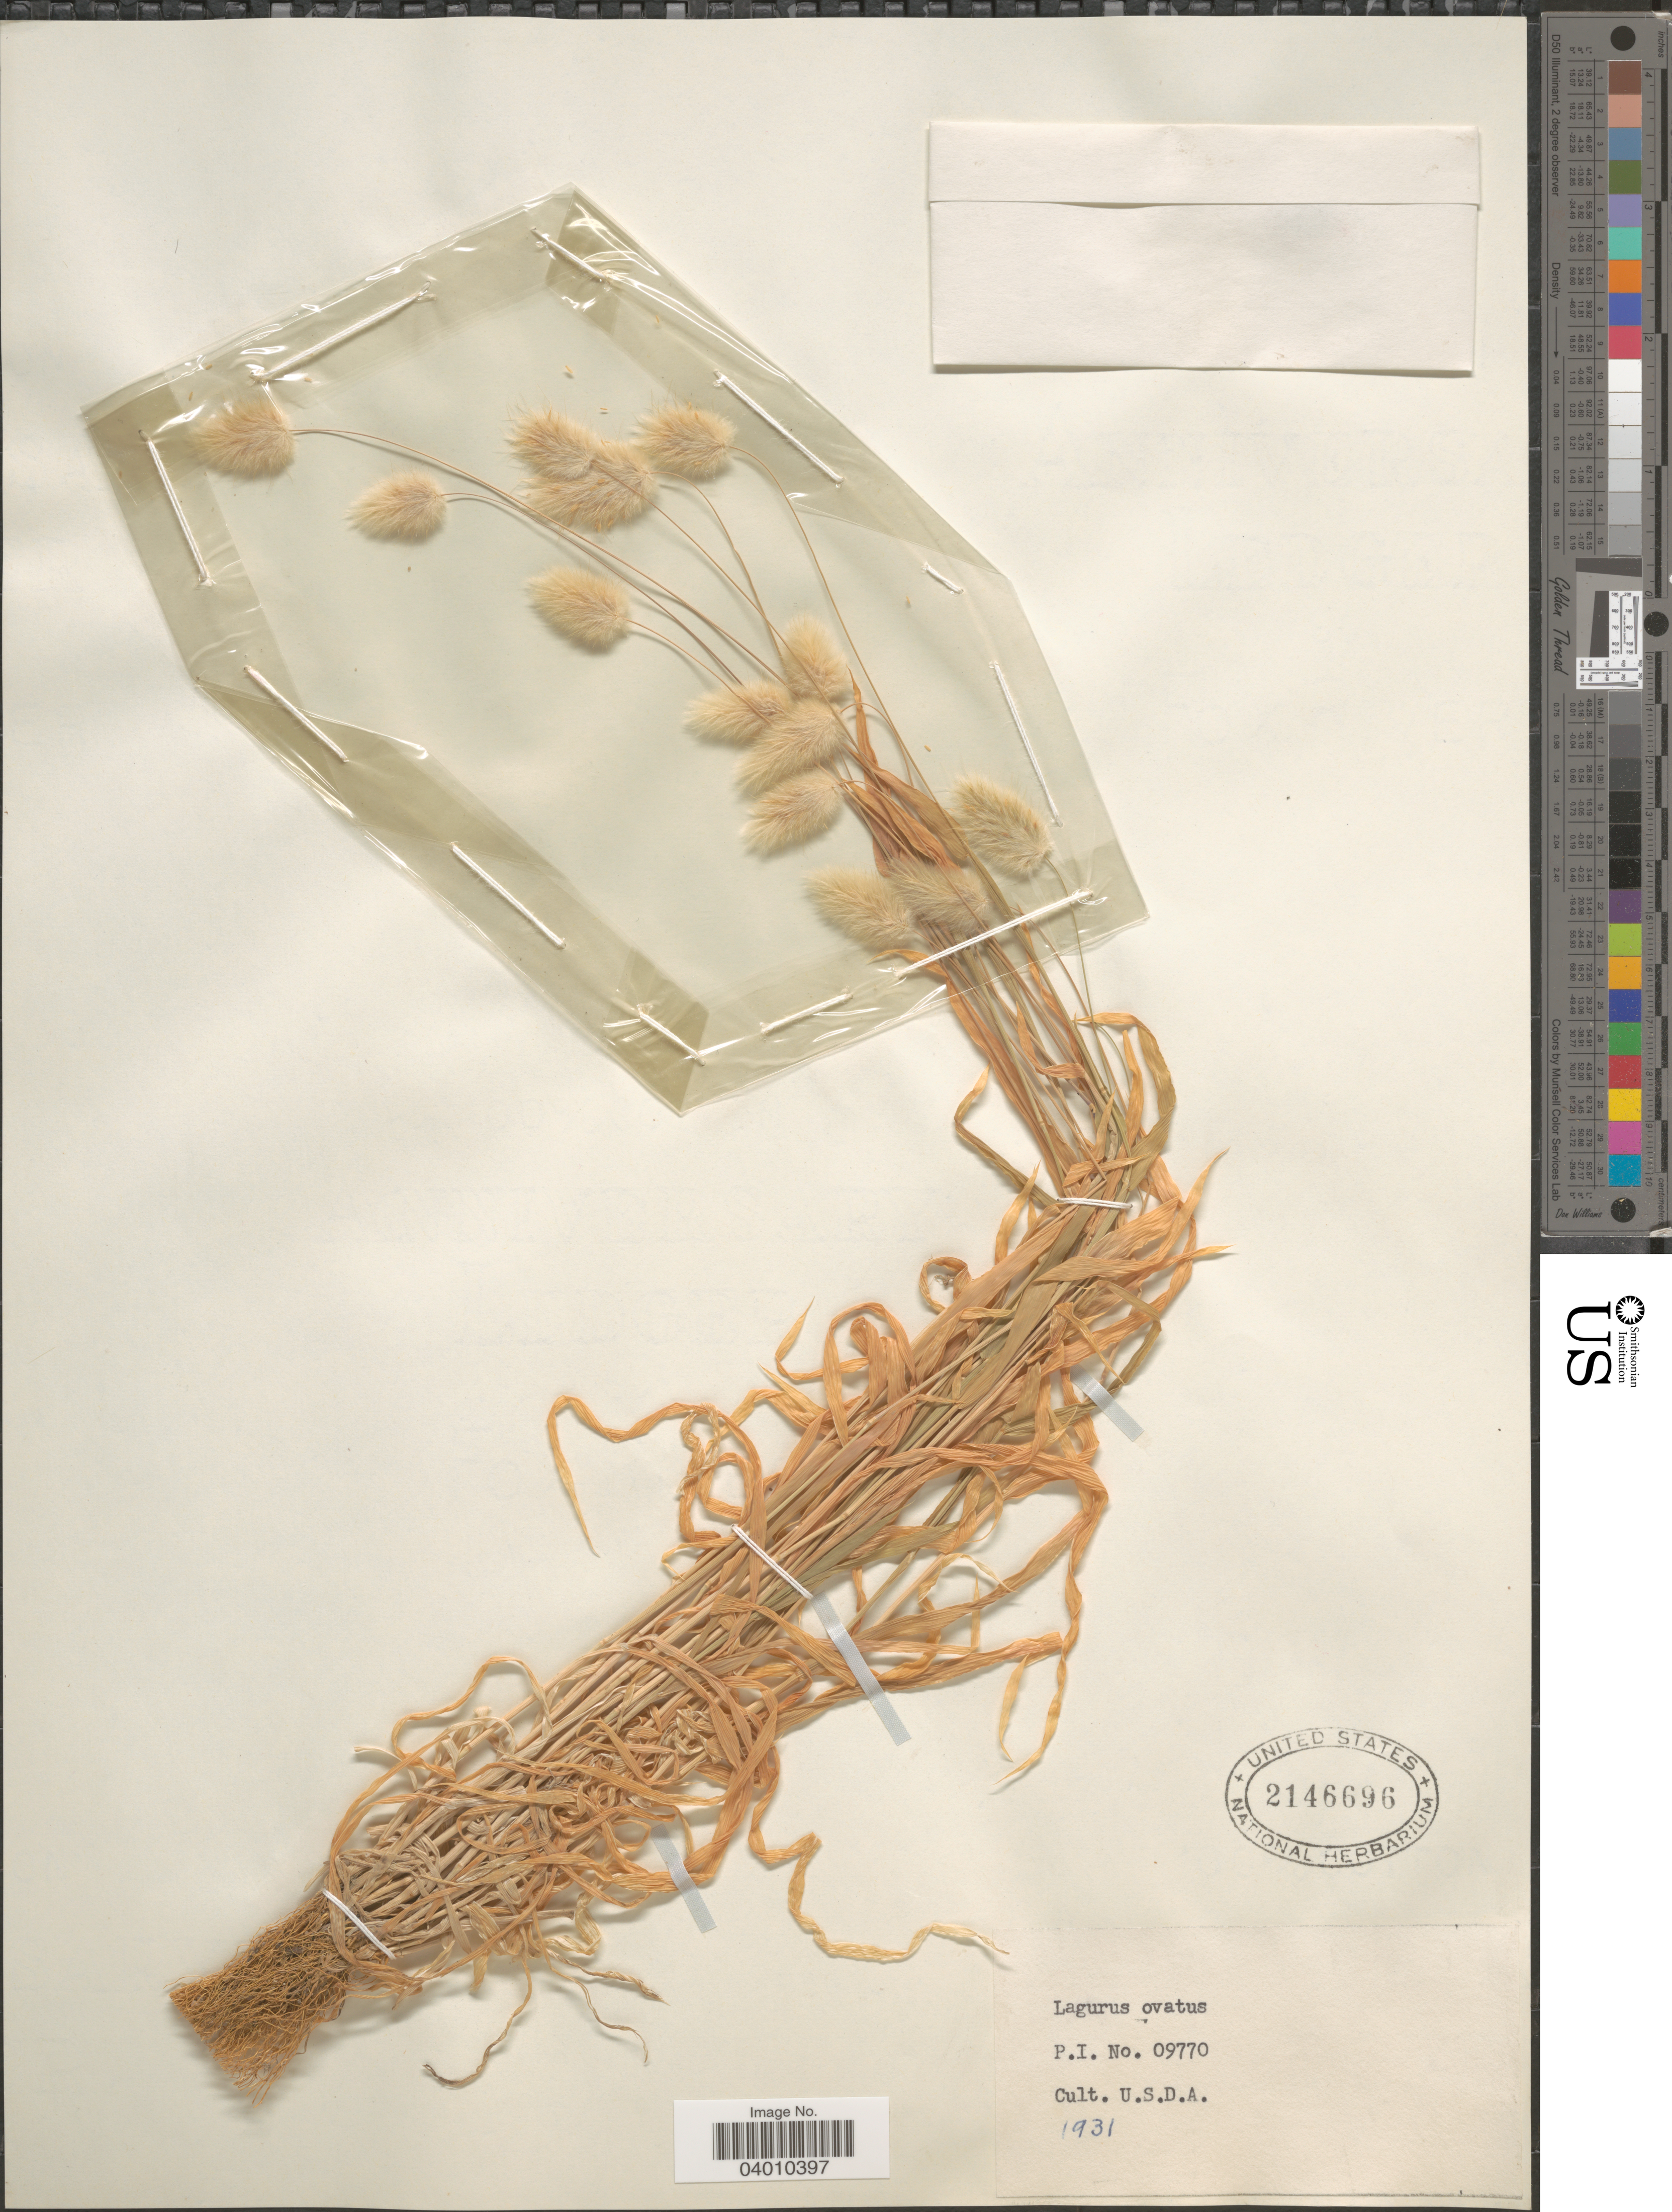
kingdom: Plantae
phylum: Tracheophyta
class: Liliopsida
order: Poales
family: Poaceae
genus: Lagurus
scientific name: Lagurus ovatus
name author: L.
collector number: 09770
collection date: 1931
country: United States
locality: U.S.D.A.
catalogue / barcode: US 2146696